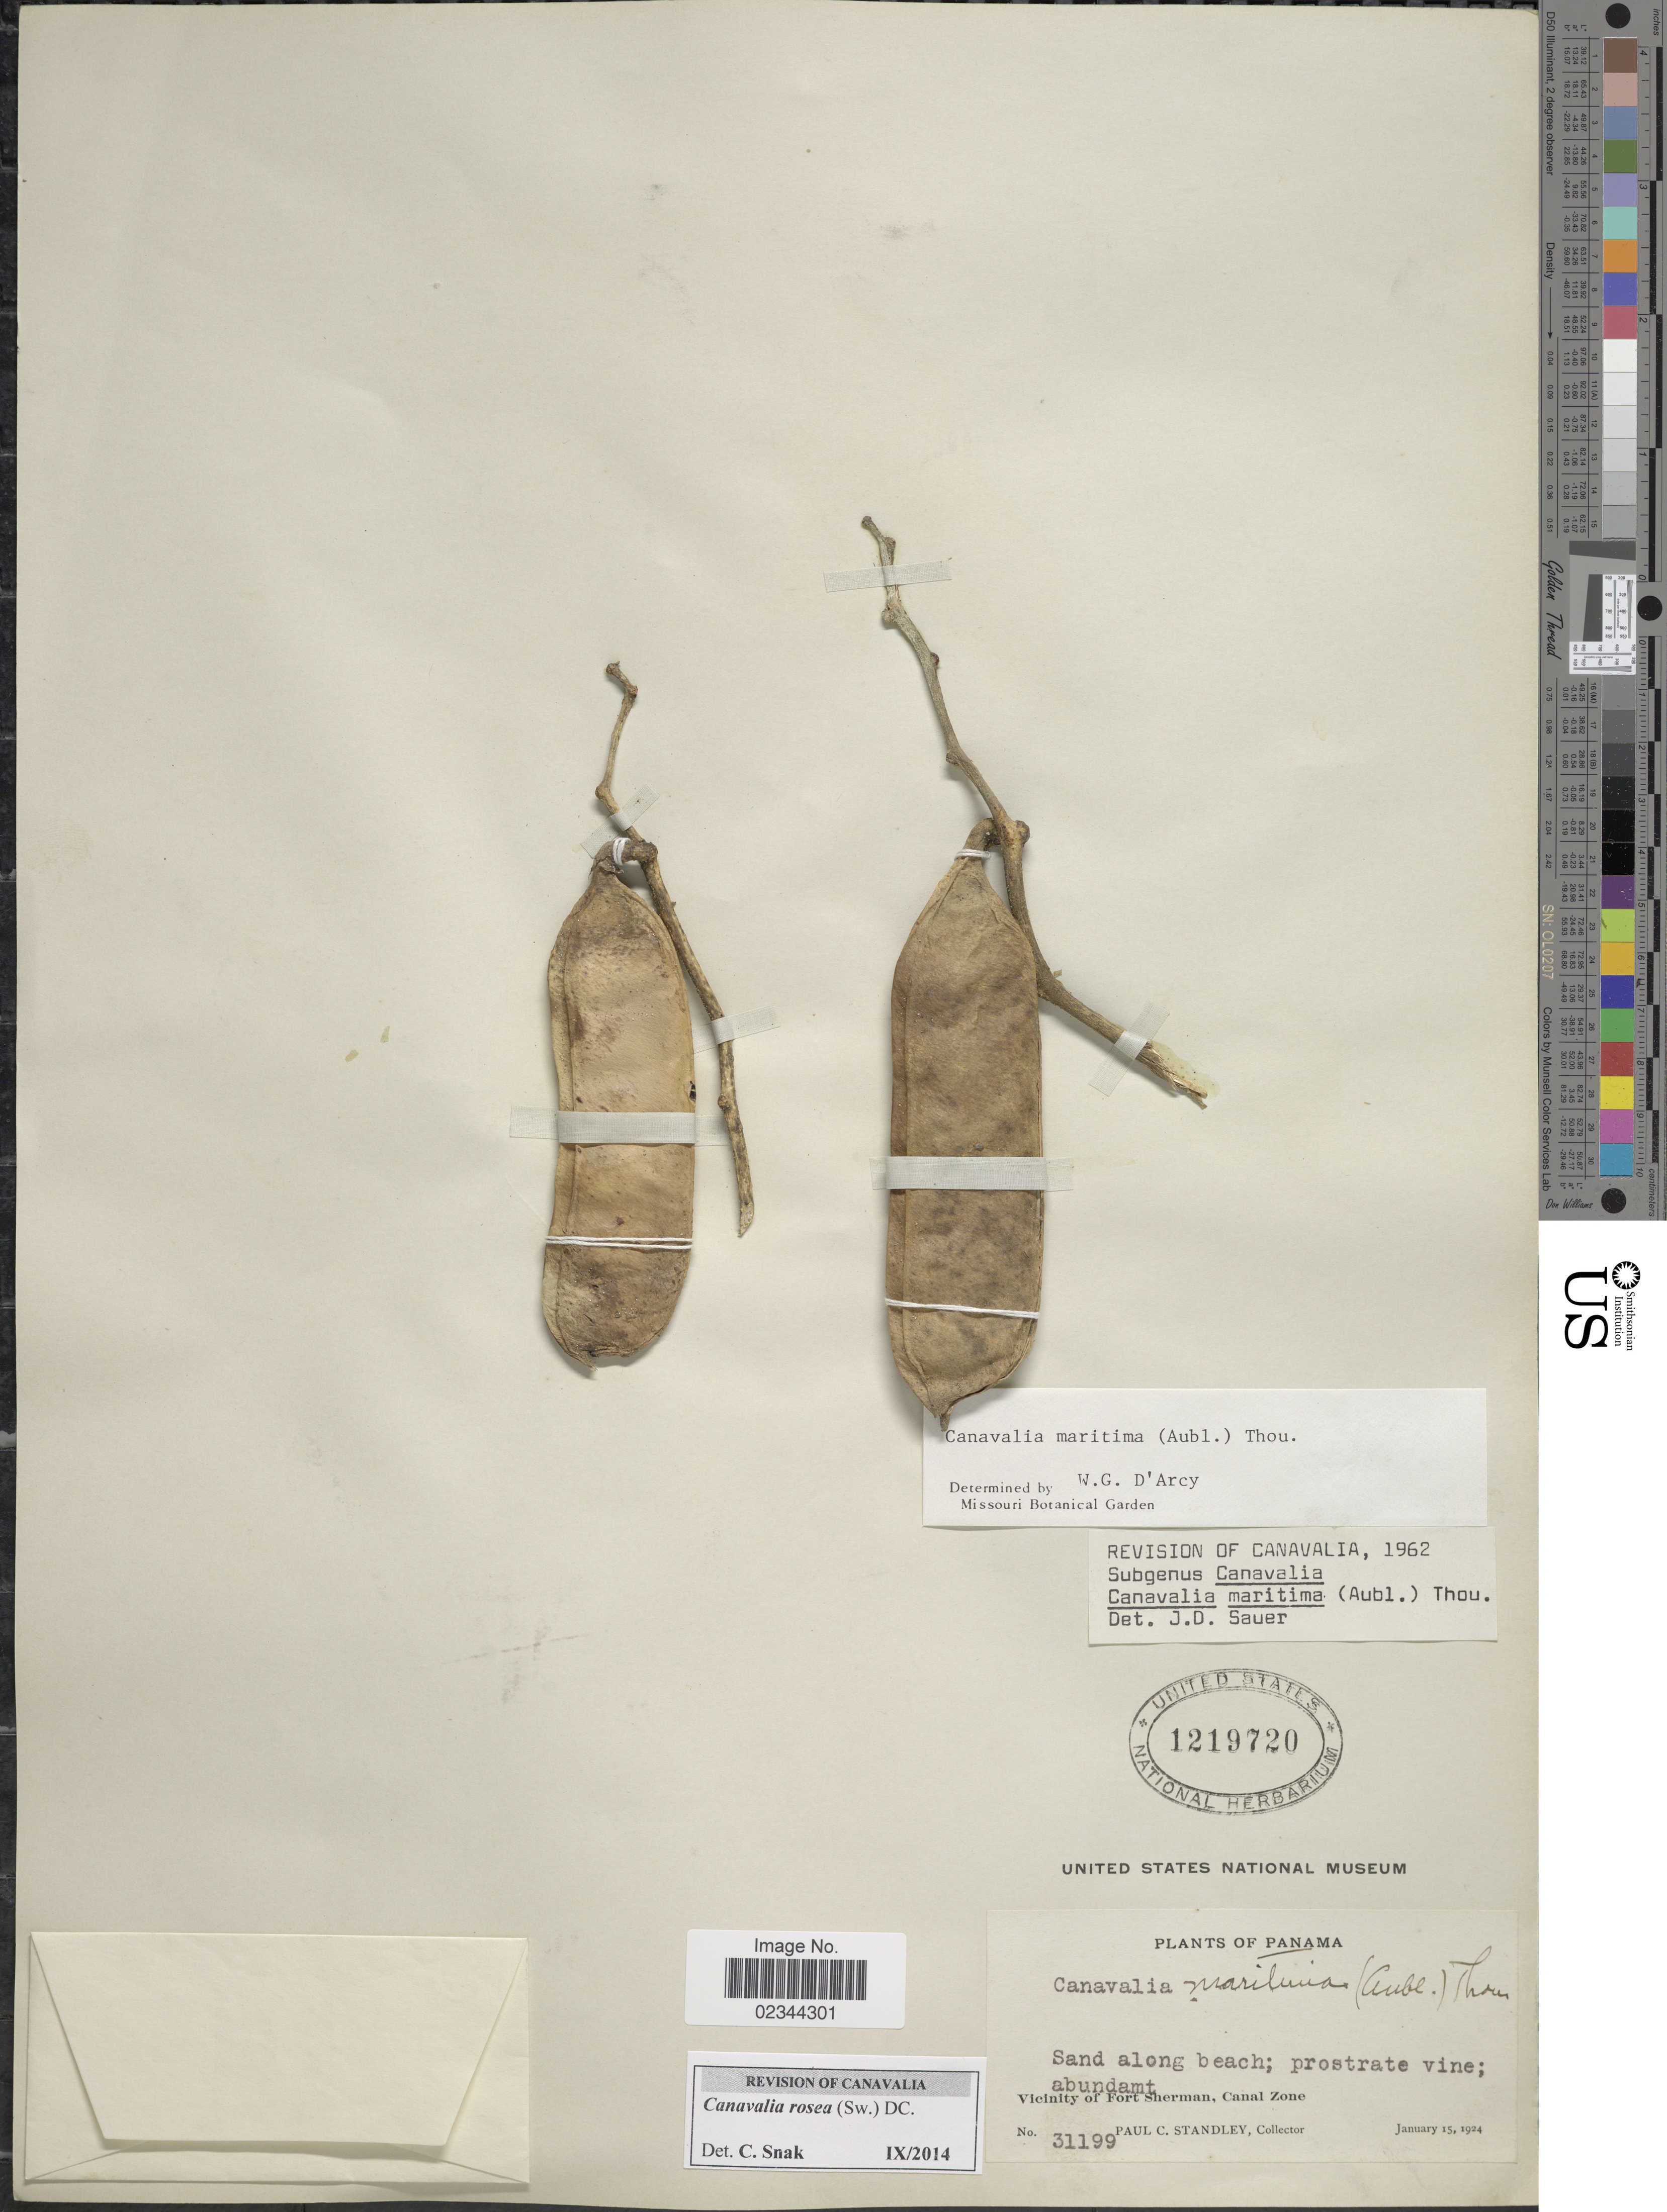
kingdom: Plantae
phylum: Tracheophyta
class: Magnoliopsida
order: Fabales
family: Fabaceae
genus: Canavalia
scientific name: Canavalia rosea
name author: (Sw.) DC.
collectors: P. C. Standley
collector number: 31199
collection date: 1924-01-15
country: Panama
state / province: Colón / Panamá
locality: Sand along beach, Vicinity of Fort Sherman, Canal Zone.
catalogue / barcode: US 1219720